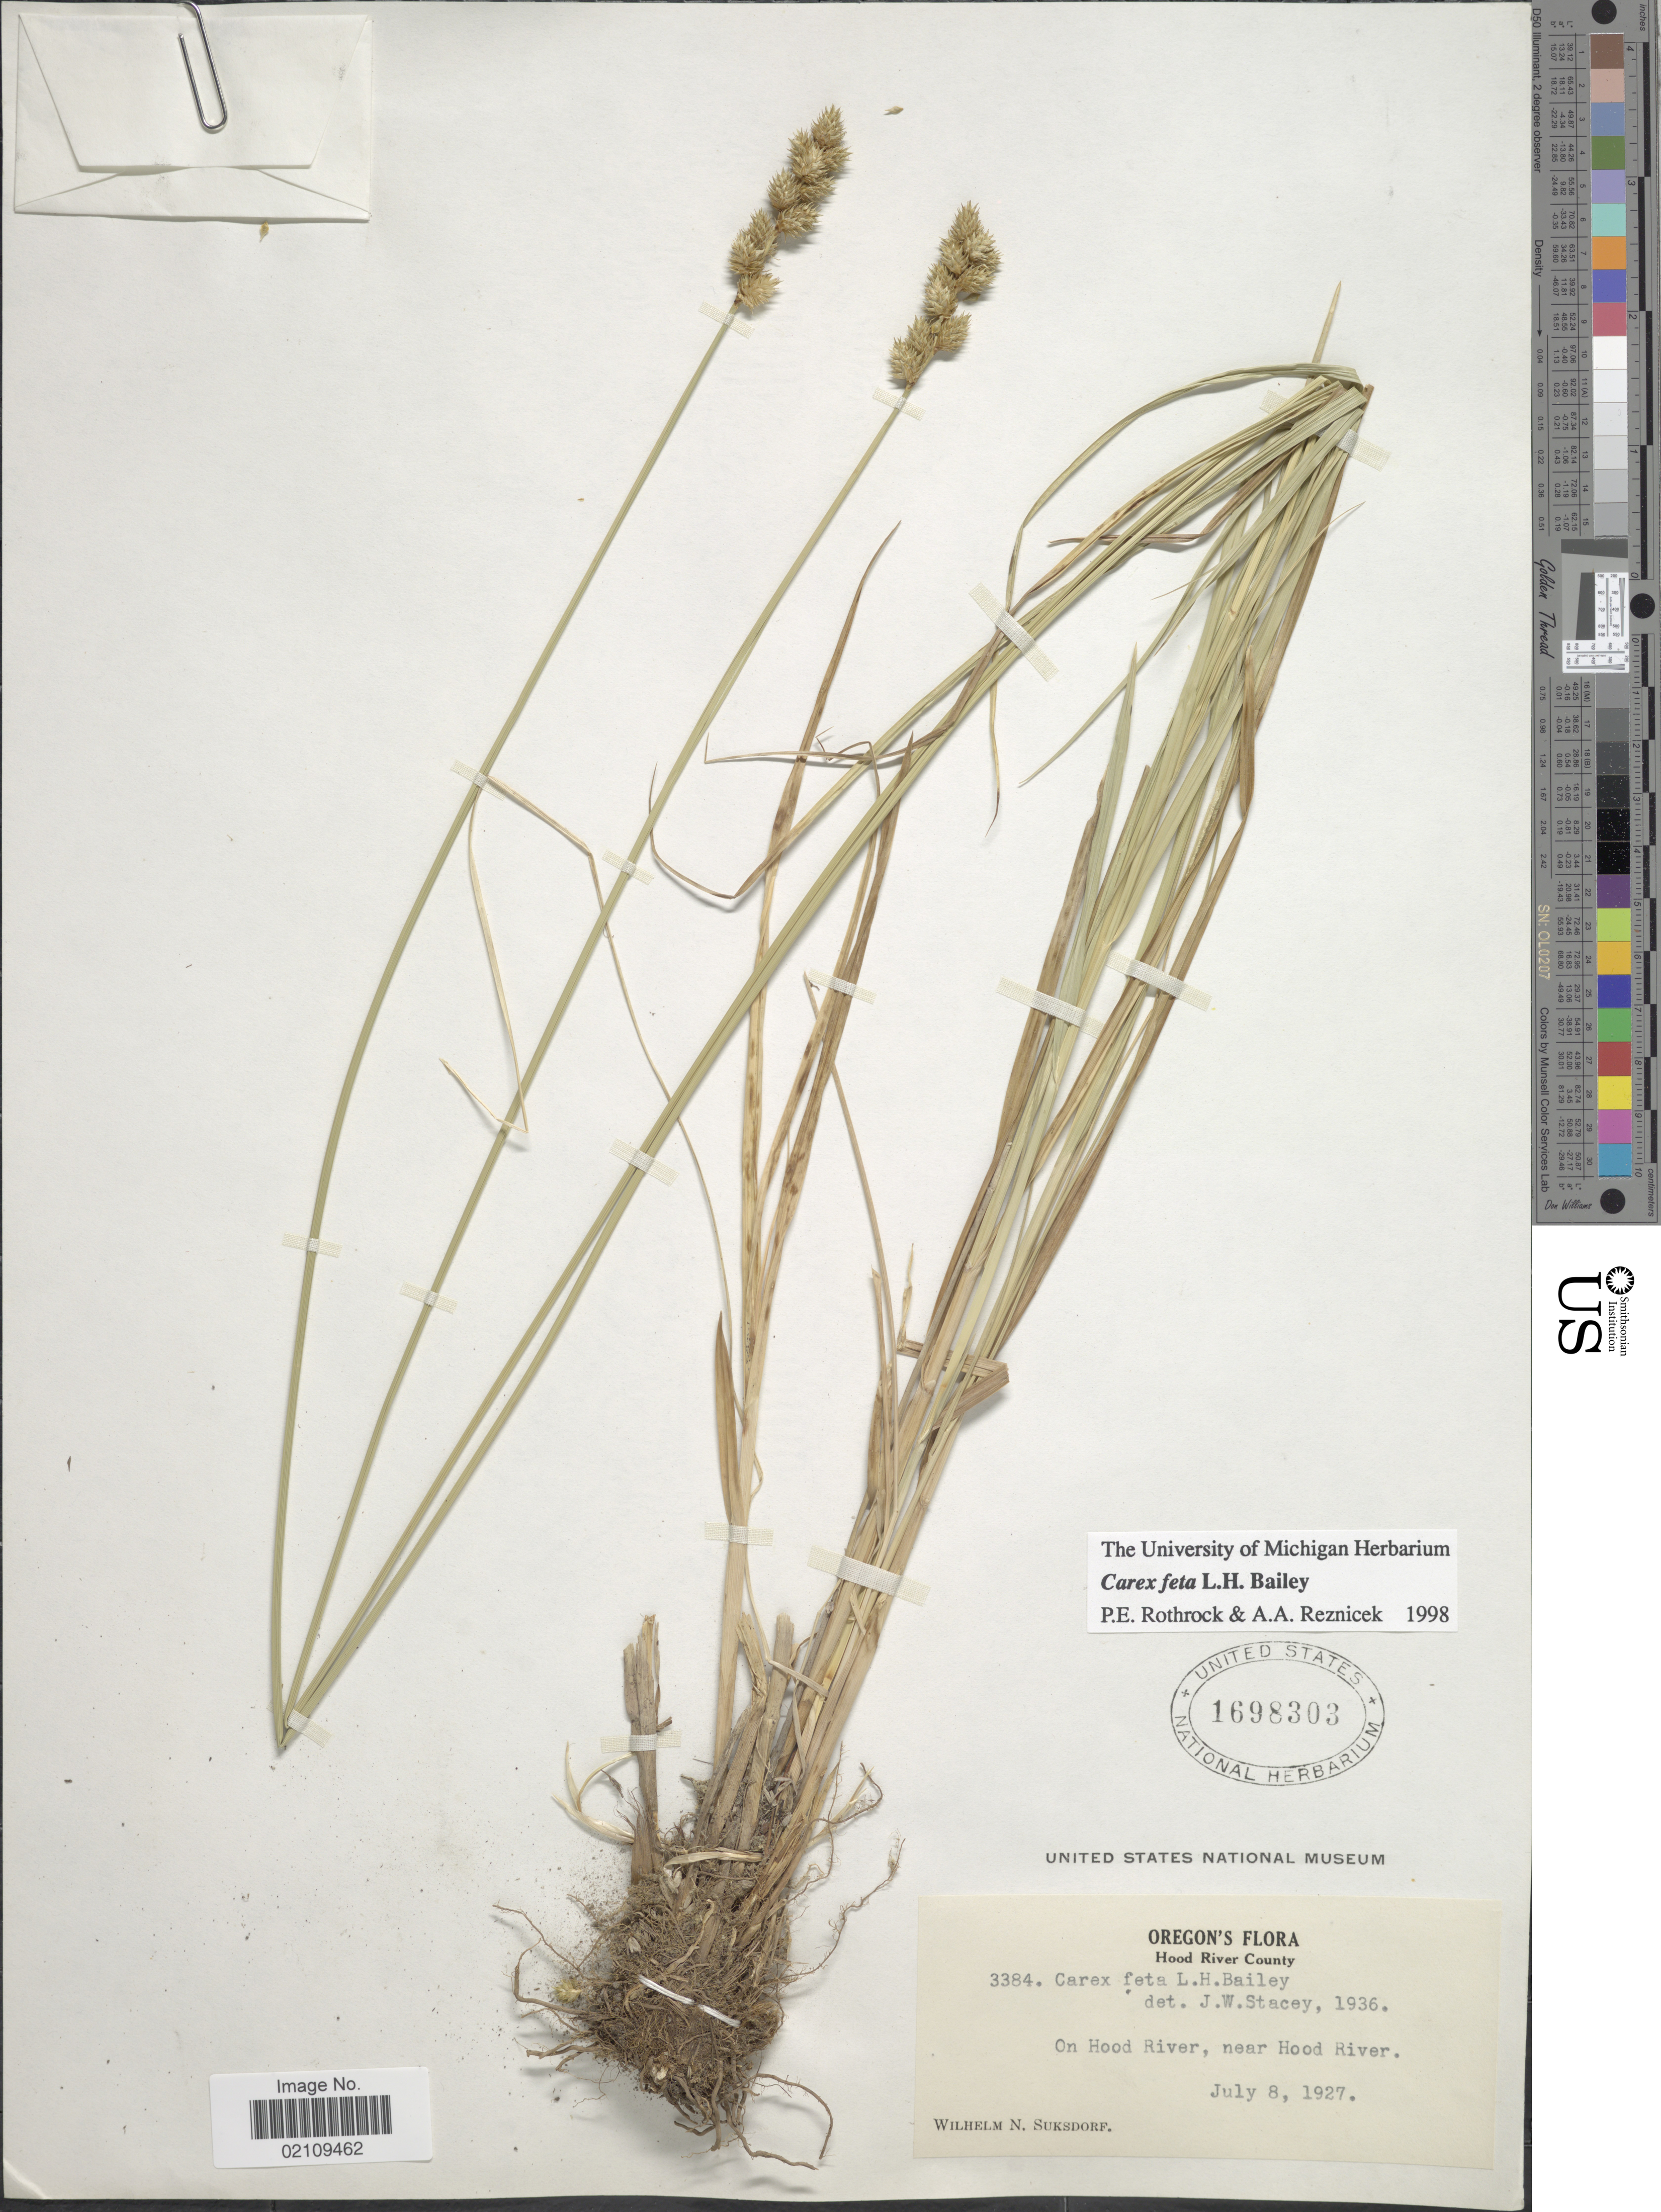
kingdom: Plantae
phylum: Tracheophyta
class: Liliopsida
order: Poales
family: Cyperaceae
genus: Carex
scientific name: Carex feta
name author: L.H. Bailey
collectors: W. N. Suksdorf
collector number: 3384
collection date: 1927-07-08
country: United States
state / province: Oregon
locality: Hood River County, On Hood River, near Hood River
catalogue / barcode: US 1698303